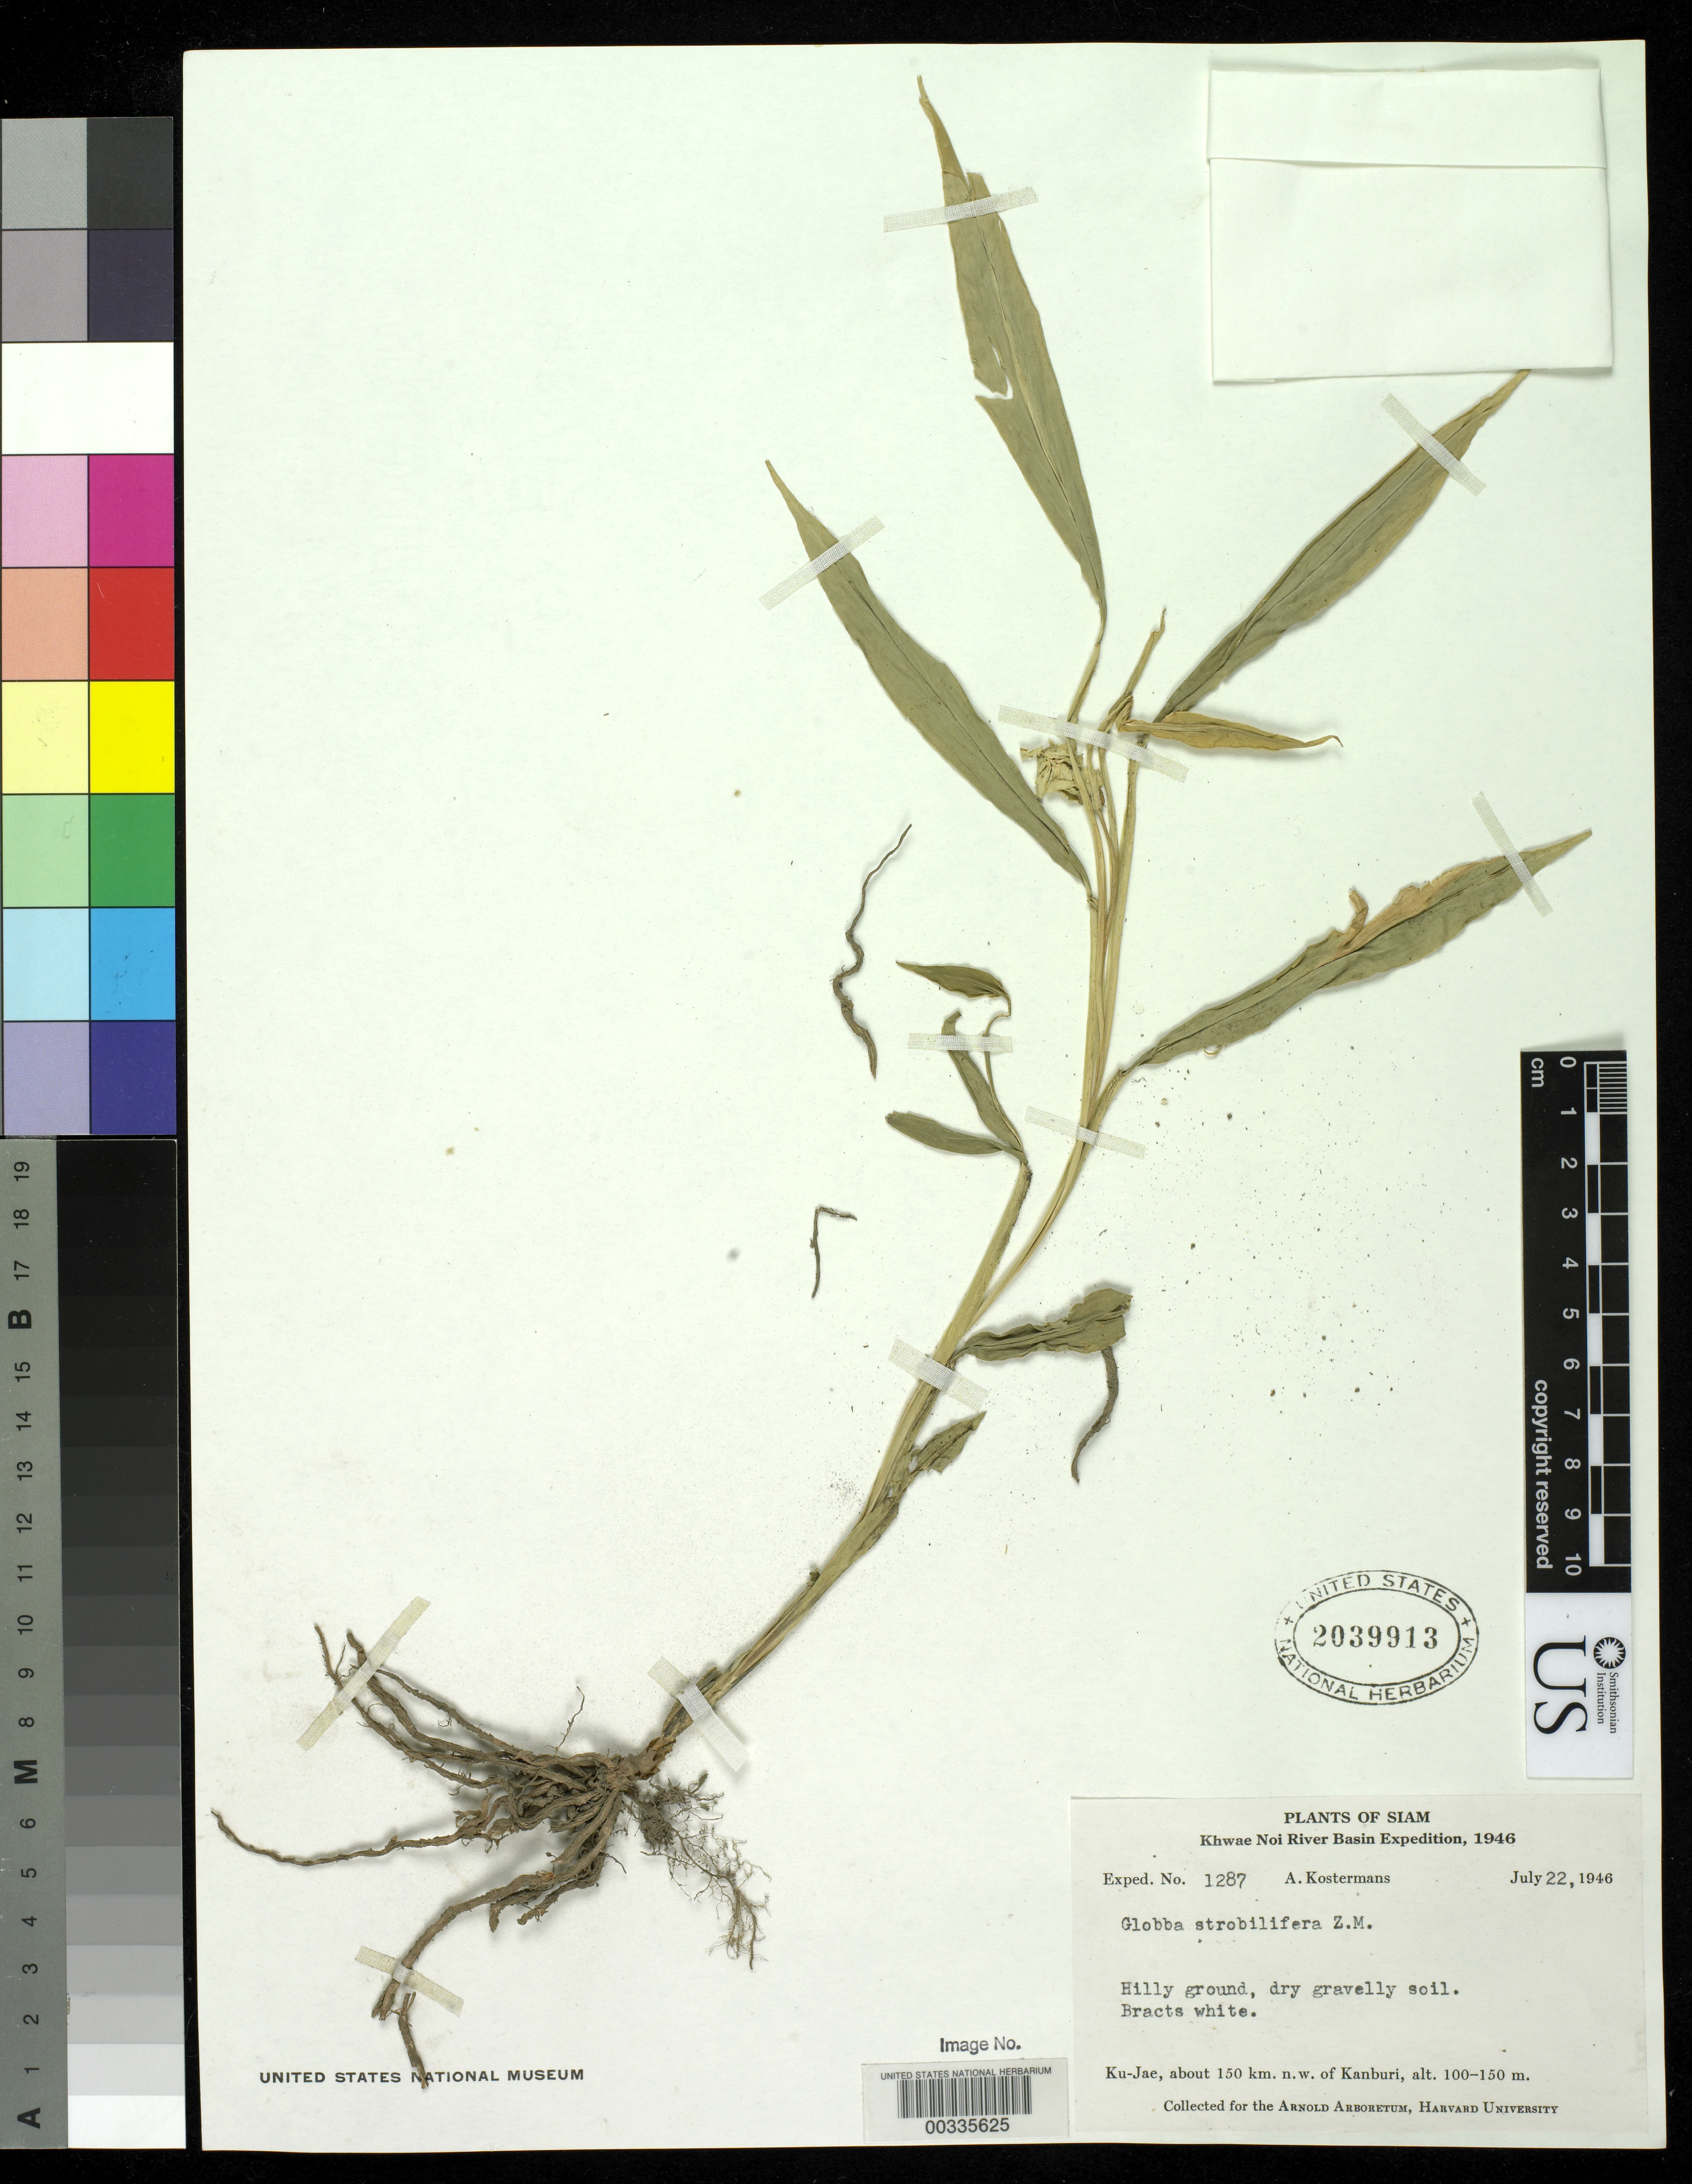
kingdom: Plantae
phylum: Tracheophyta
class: Liliopsida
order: Zingiberales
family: Zingiberaceae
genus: Globba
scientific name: Globba strobilifera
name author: Zoll. & Moritzi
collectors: A. J. G. Kostermans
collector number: Exped. 1287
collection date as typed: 22 Jul 1946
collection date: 1946-07-22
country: Thailand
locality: Plants of siam, khwae noi river basin expedition, ku-jae, about 150 km nw of kanburi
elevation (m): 100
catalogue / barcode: US 2039913